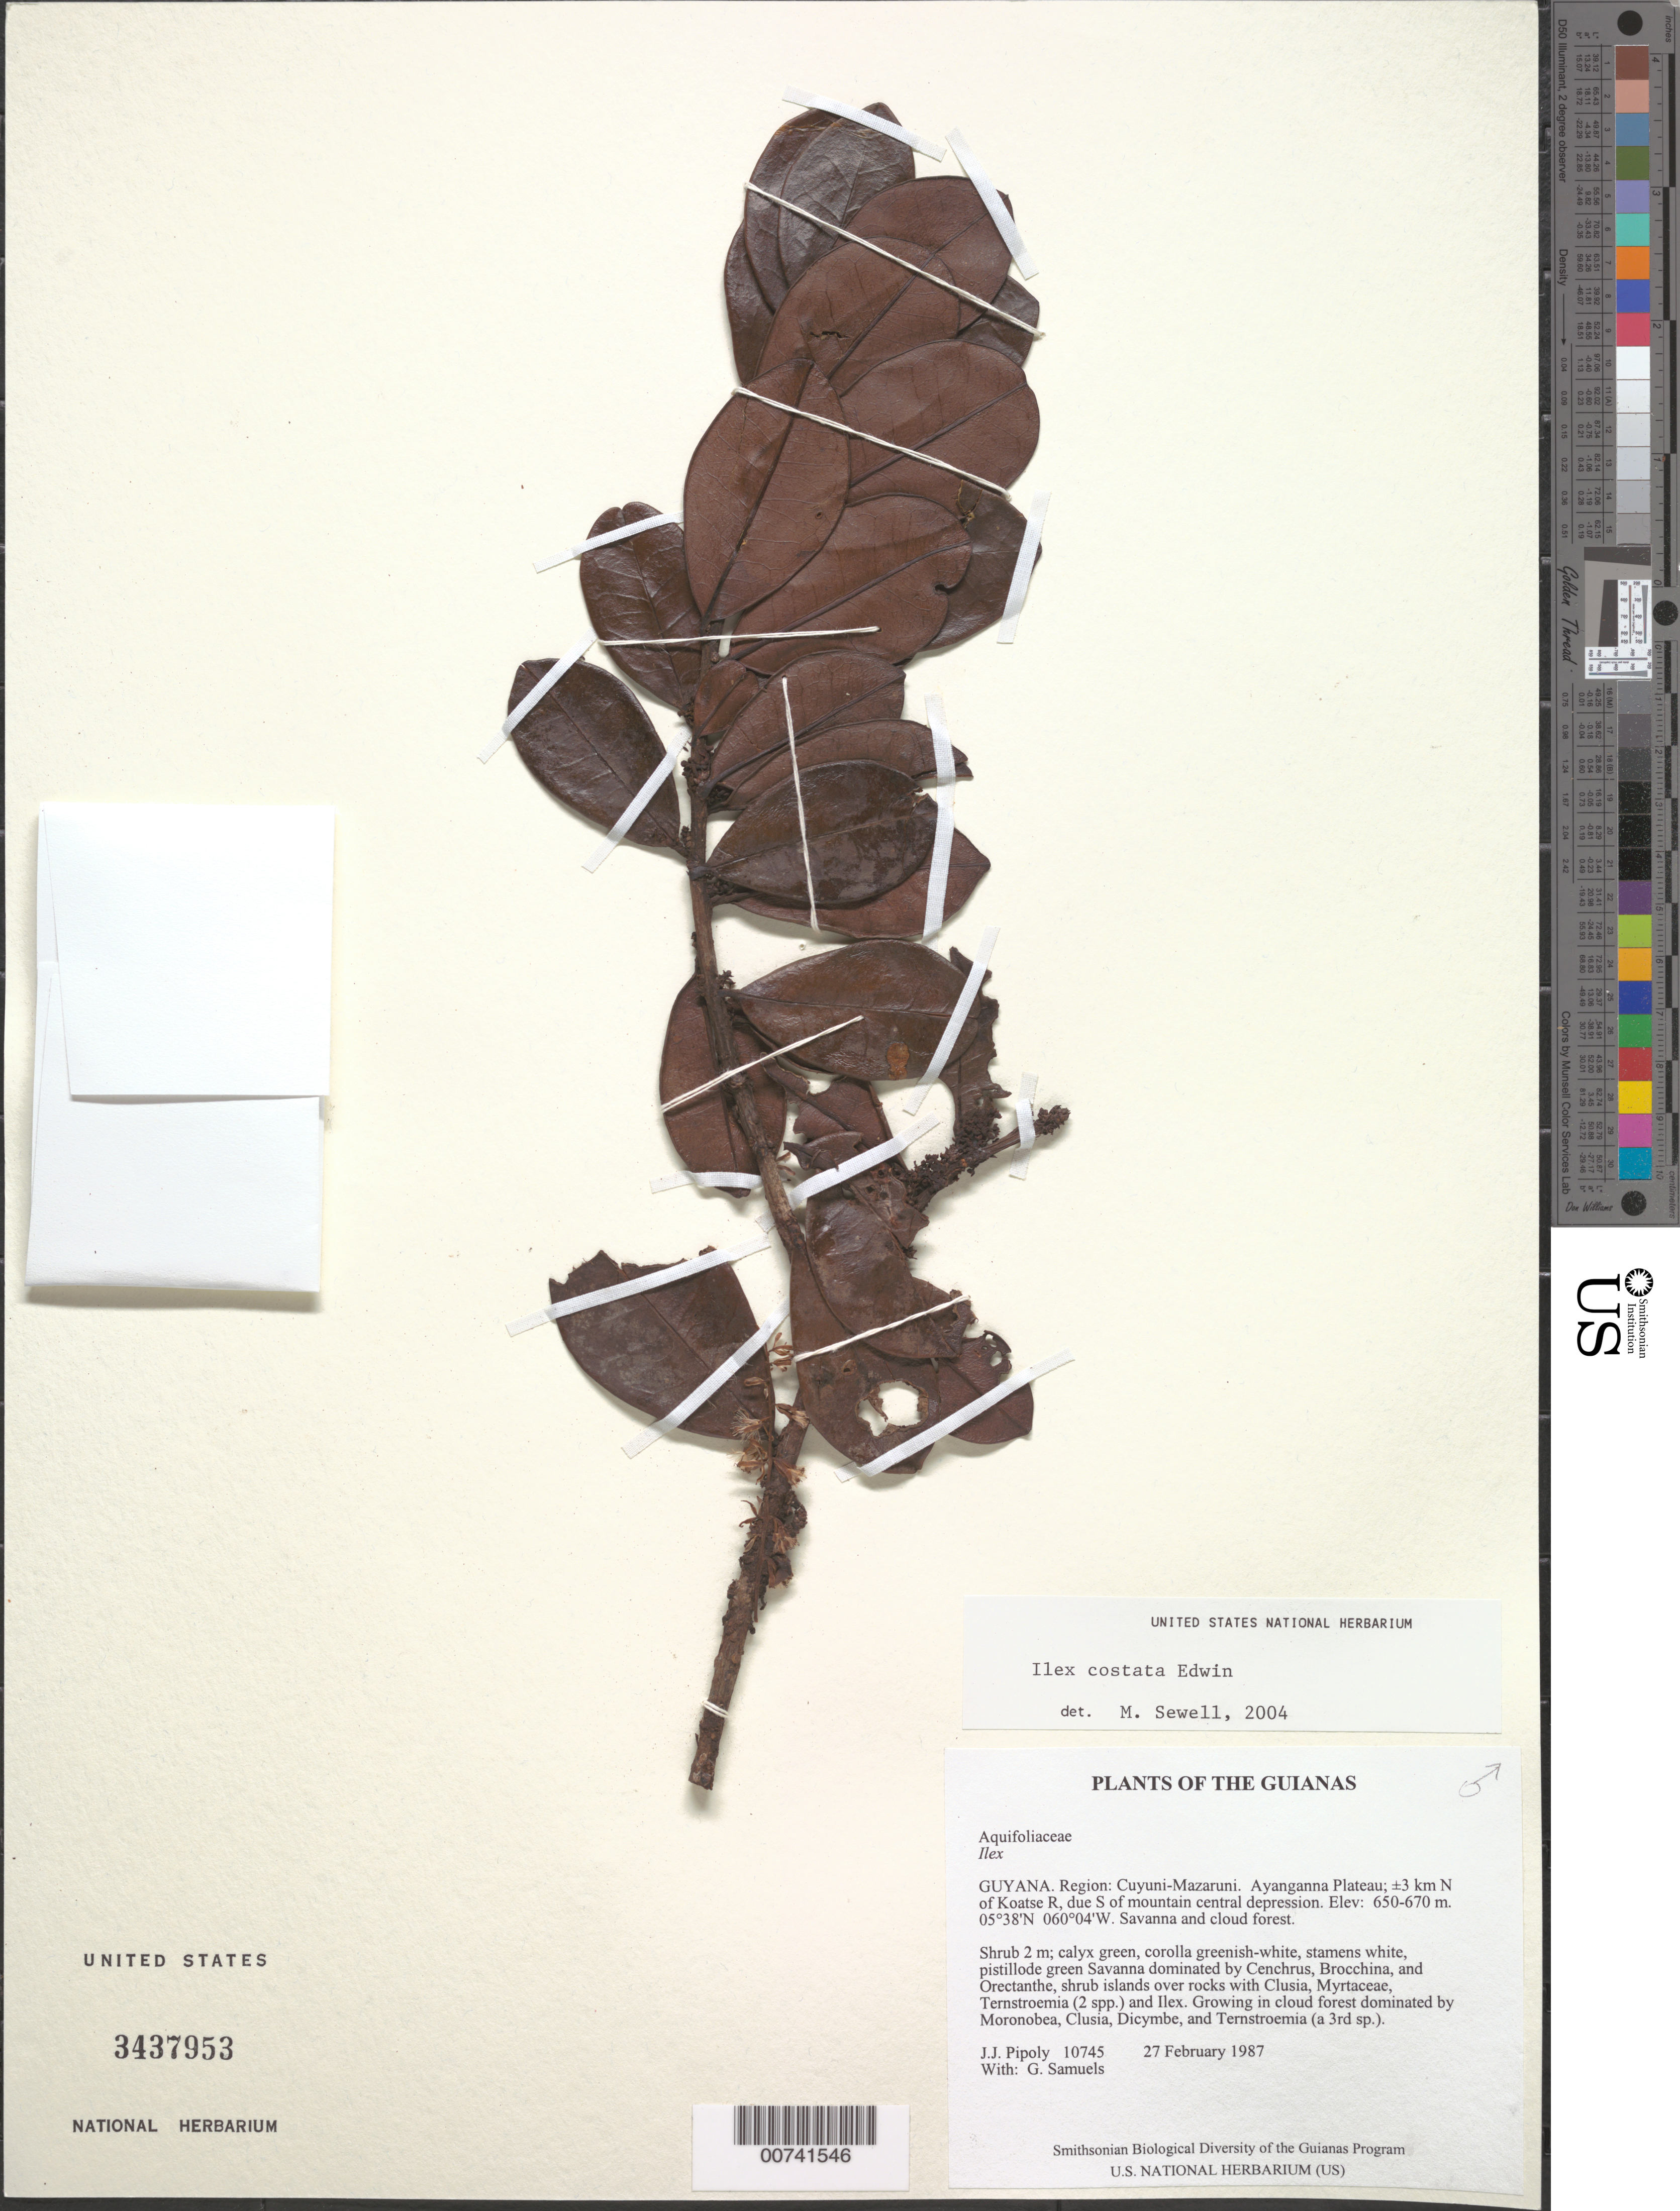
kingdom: Plantae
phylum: Tracheophyta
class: Magnoliopsida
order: Aquifoliales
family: Aquifoliaceae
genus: Ilex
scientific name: Ilex fanshawei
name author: Edwin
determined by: Barriera, Gabrielle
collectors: J. J. Pipoly & G. Bacchus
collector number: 10745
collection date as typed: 27 February 1987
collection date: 1987-02-27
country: Guyana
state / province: Cuyuni-Mazaruni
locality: Ayanganna Plateau; ±3 km N of Koatse R, due S of mountain central depression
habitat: Savanna and cloud forest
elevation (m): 650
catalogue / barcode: US 3437953